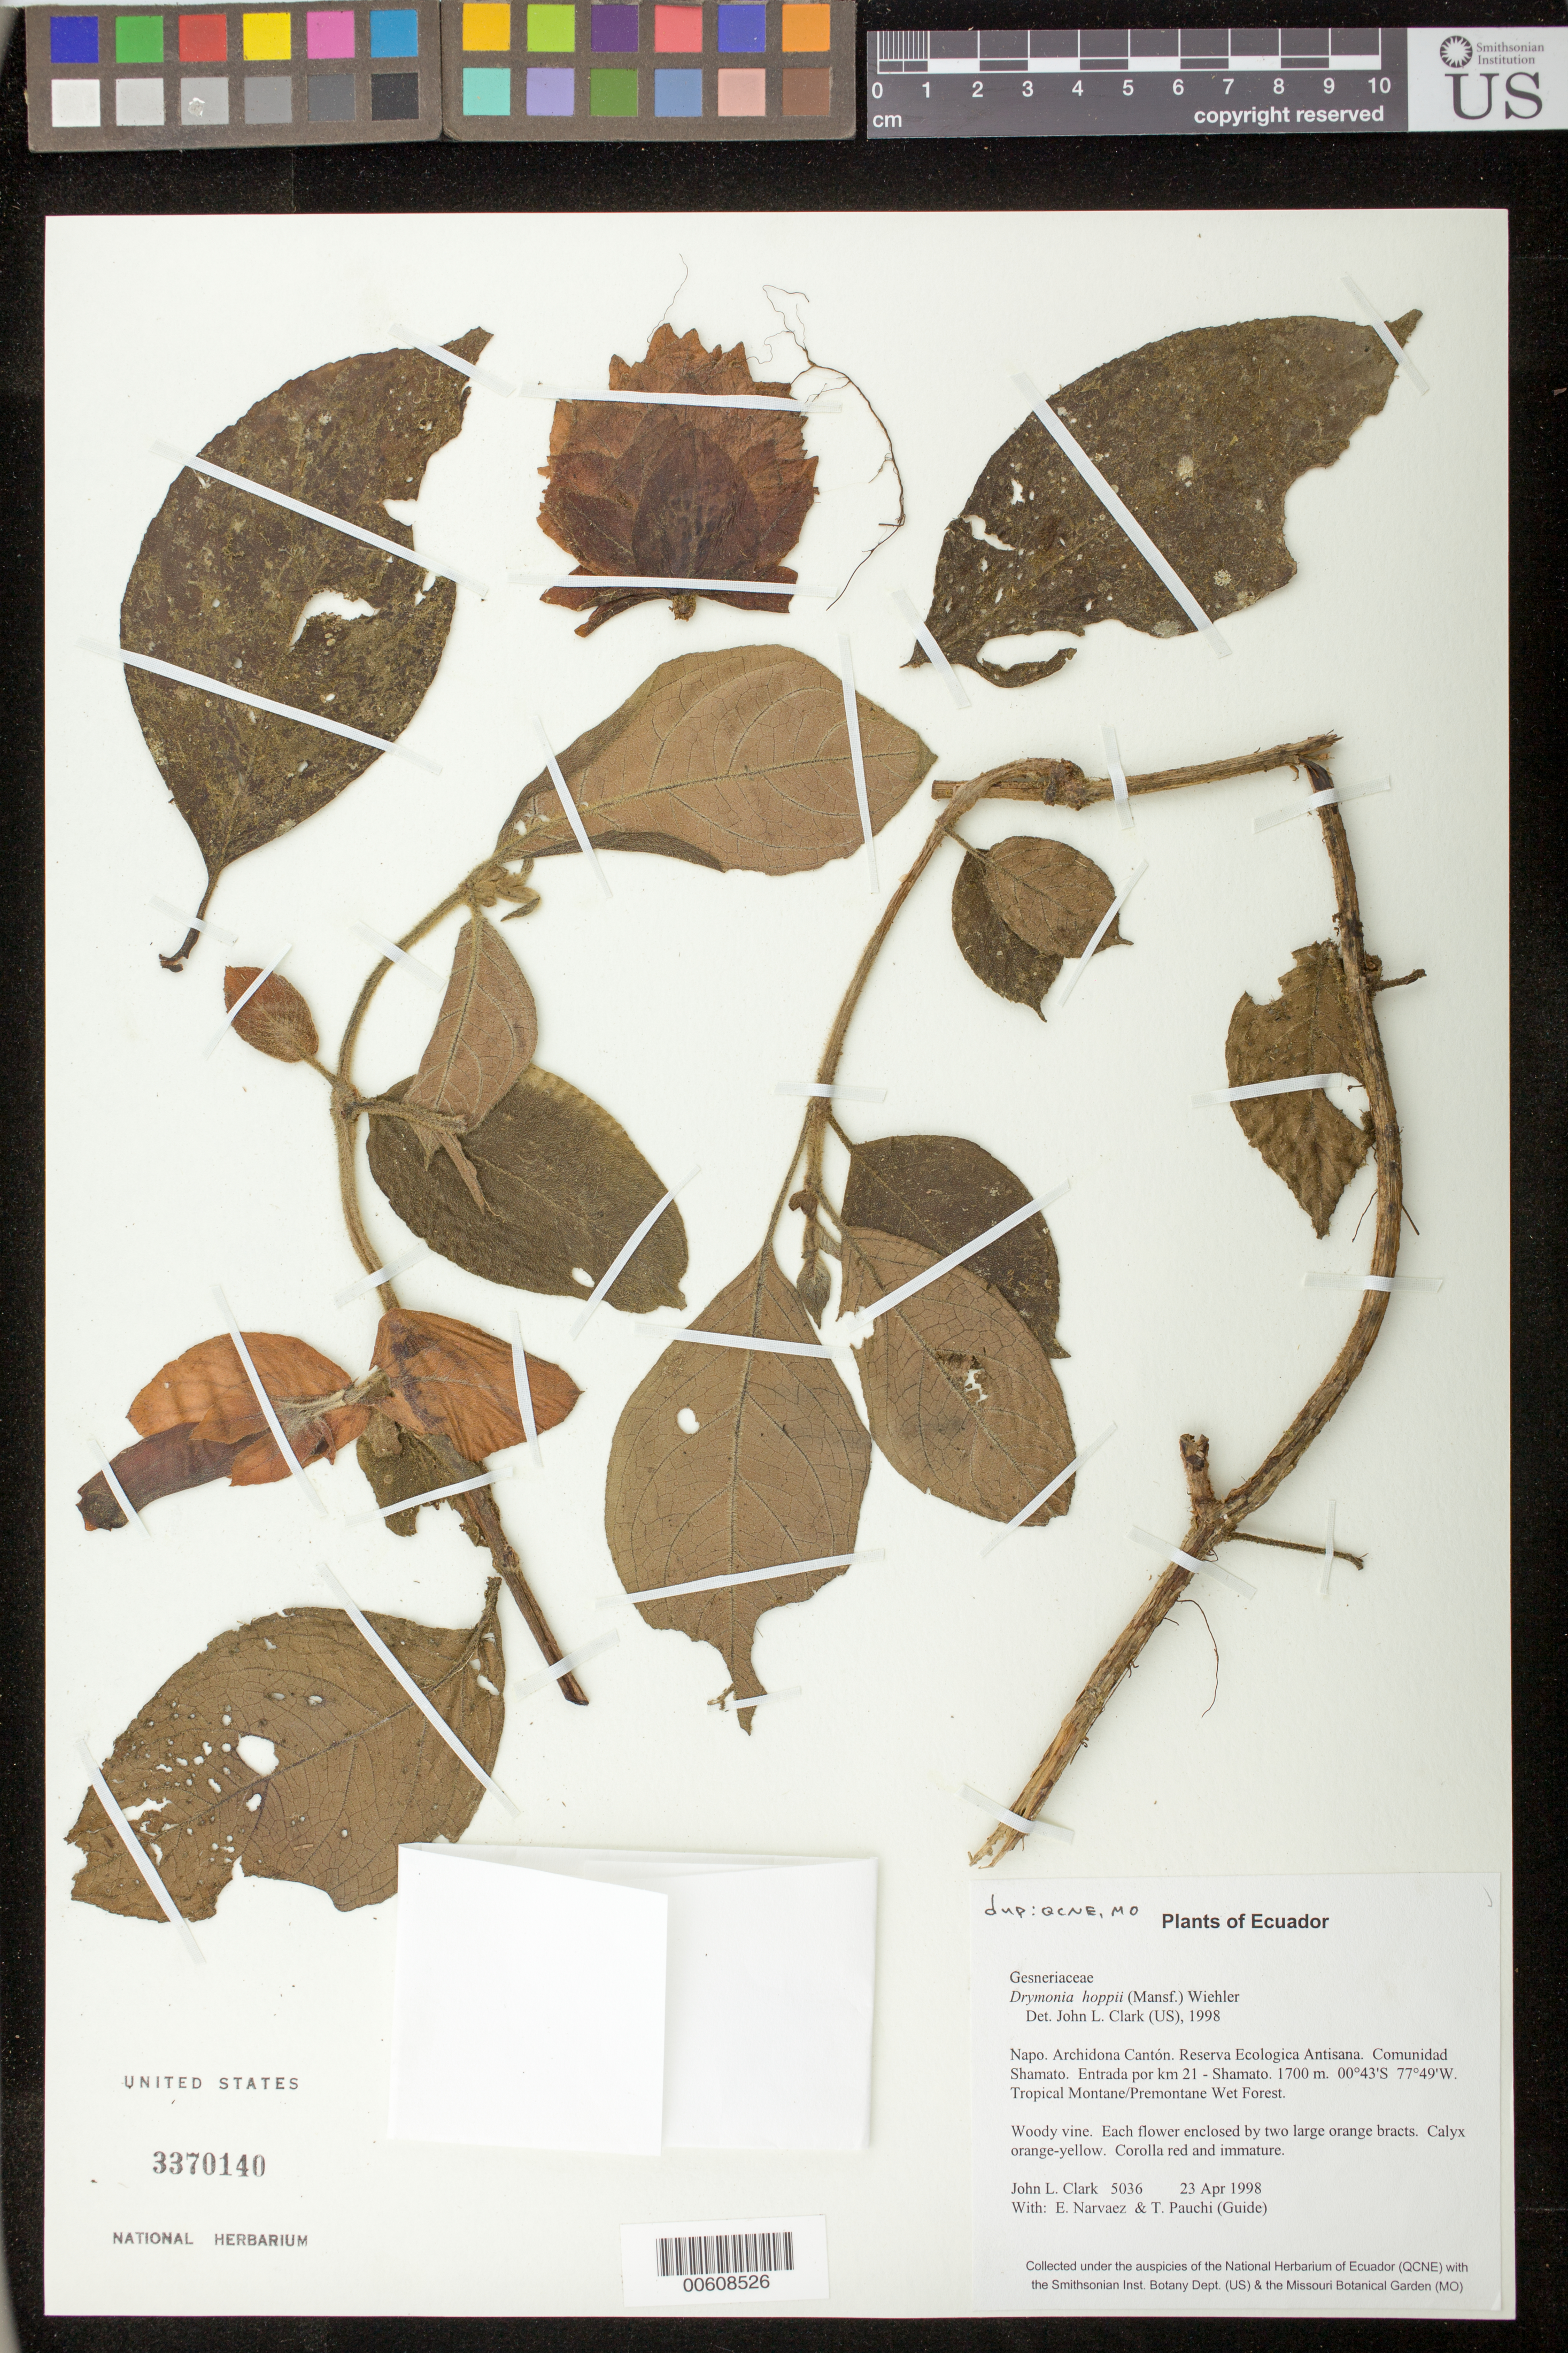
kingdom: Plantae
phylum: Tracheophyta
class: Magnoliopsida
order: Lamiales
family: Gesneriaceae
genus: Drymonia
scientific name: Drymonia hoppii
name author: (Mansf.) Wiehler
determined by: Clark, J. L., (SEL), The Marie Selby Botanical Garden (UNITED STATES)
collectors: J. L. Clark, E. Narváez & T. Pauchi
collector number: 5036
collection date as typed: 23 Apr 1998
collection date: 1998-04-23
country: Ecuador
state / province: Napo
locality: Archidona Cantón. Reserva Ecologica Antisana. Comunidad Shamato. Entrada por km 21 - Shamato.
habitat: Tropical Montane/Premontane Wet Forest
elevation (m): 1700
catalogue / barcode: US 3370140